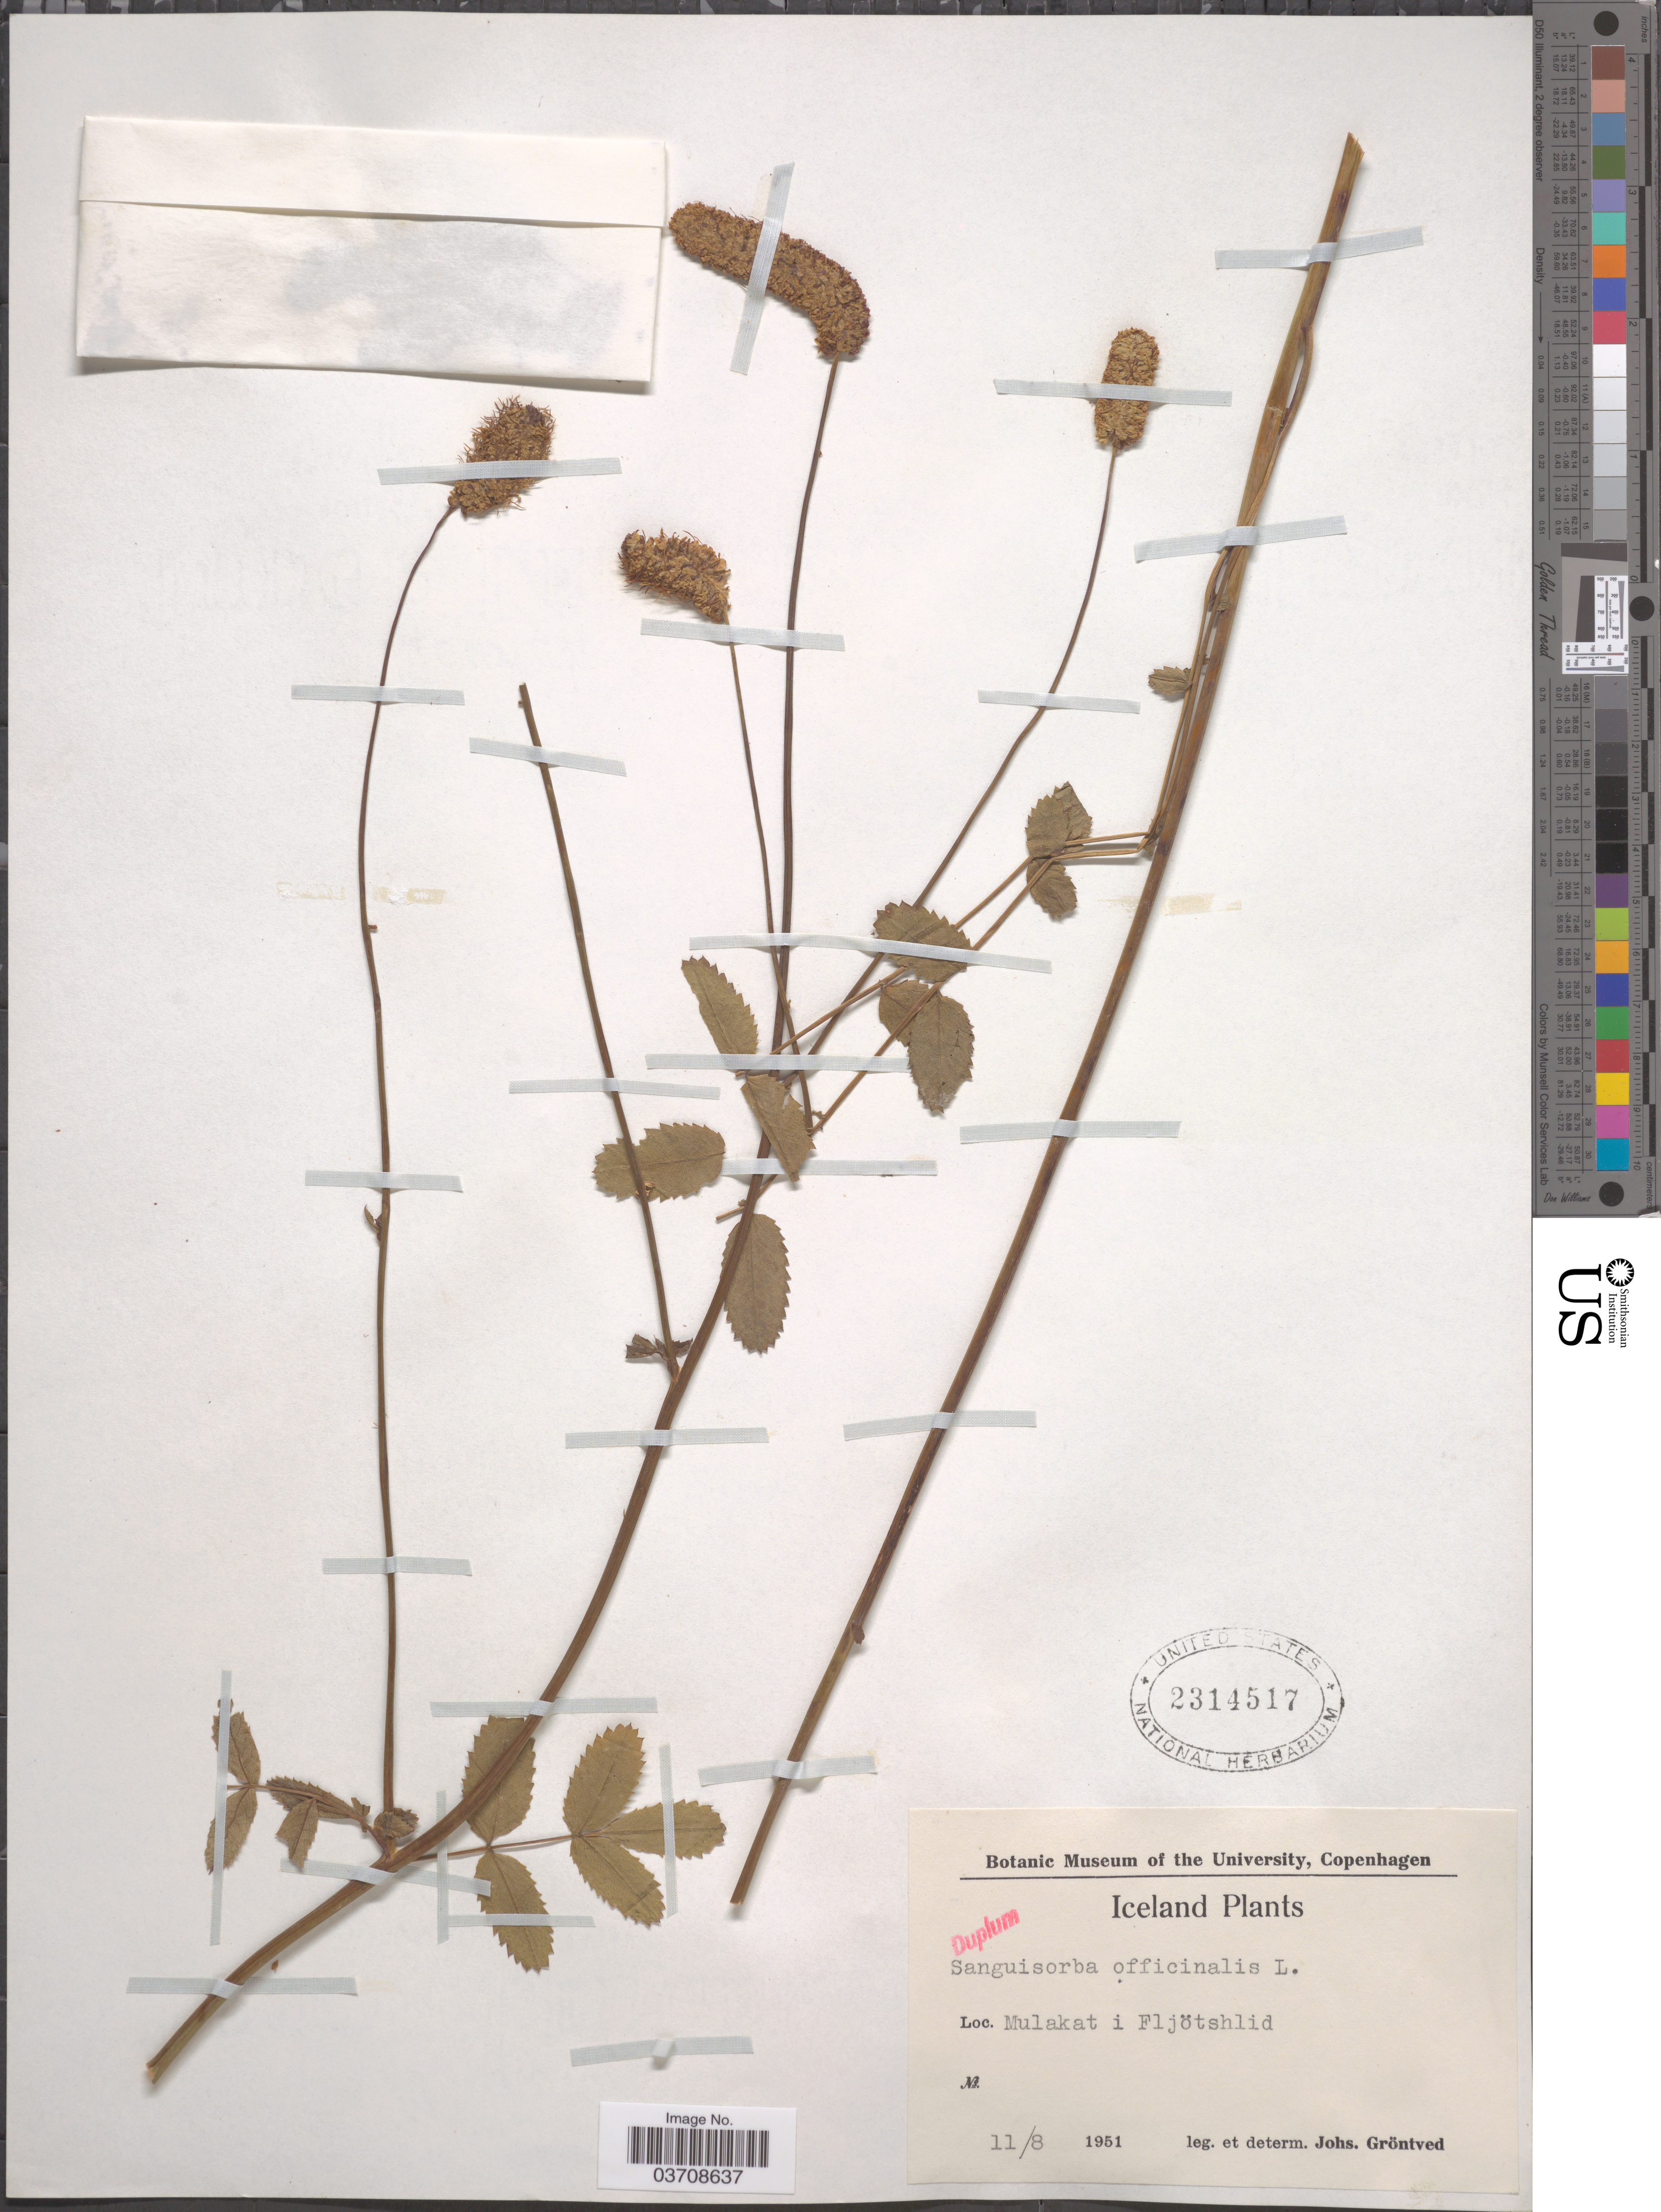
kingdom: Plantae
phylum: Tracheophyta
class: Magnoliopsida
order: Rosales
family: Rosaceae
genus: Sanguisorba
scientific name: Sanguisorba officinalis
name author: L.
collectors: J. Gröntved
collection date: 1951-08-11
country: Iceland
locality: Mulakat i Fljötshlid.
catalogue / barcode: US 2314517